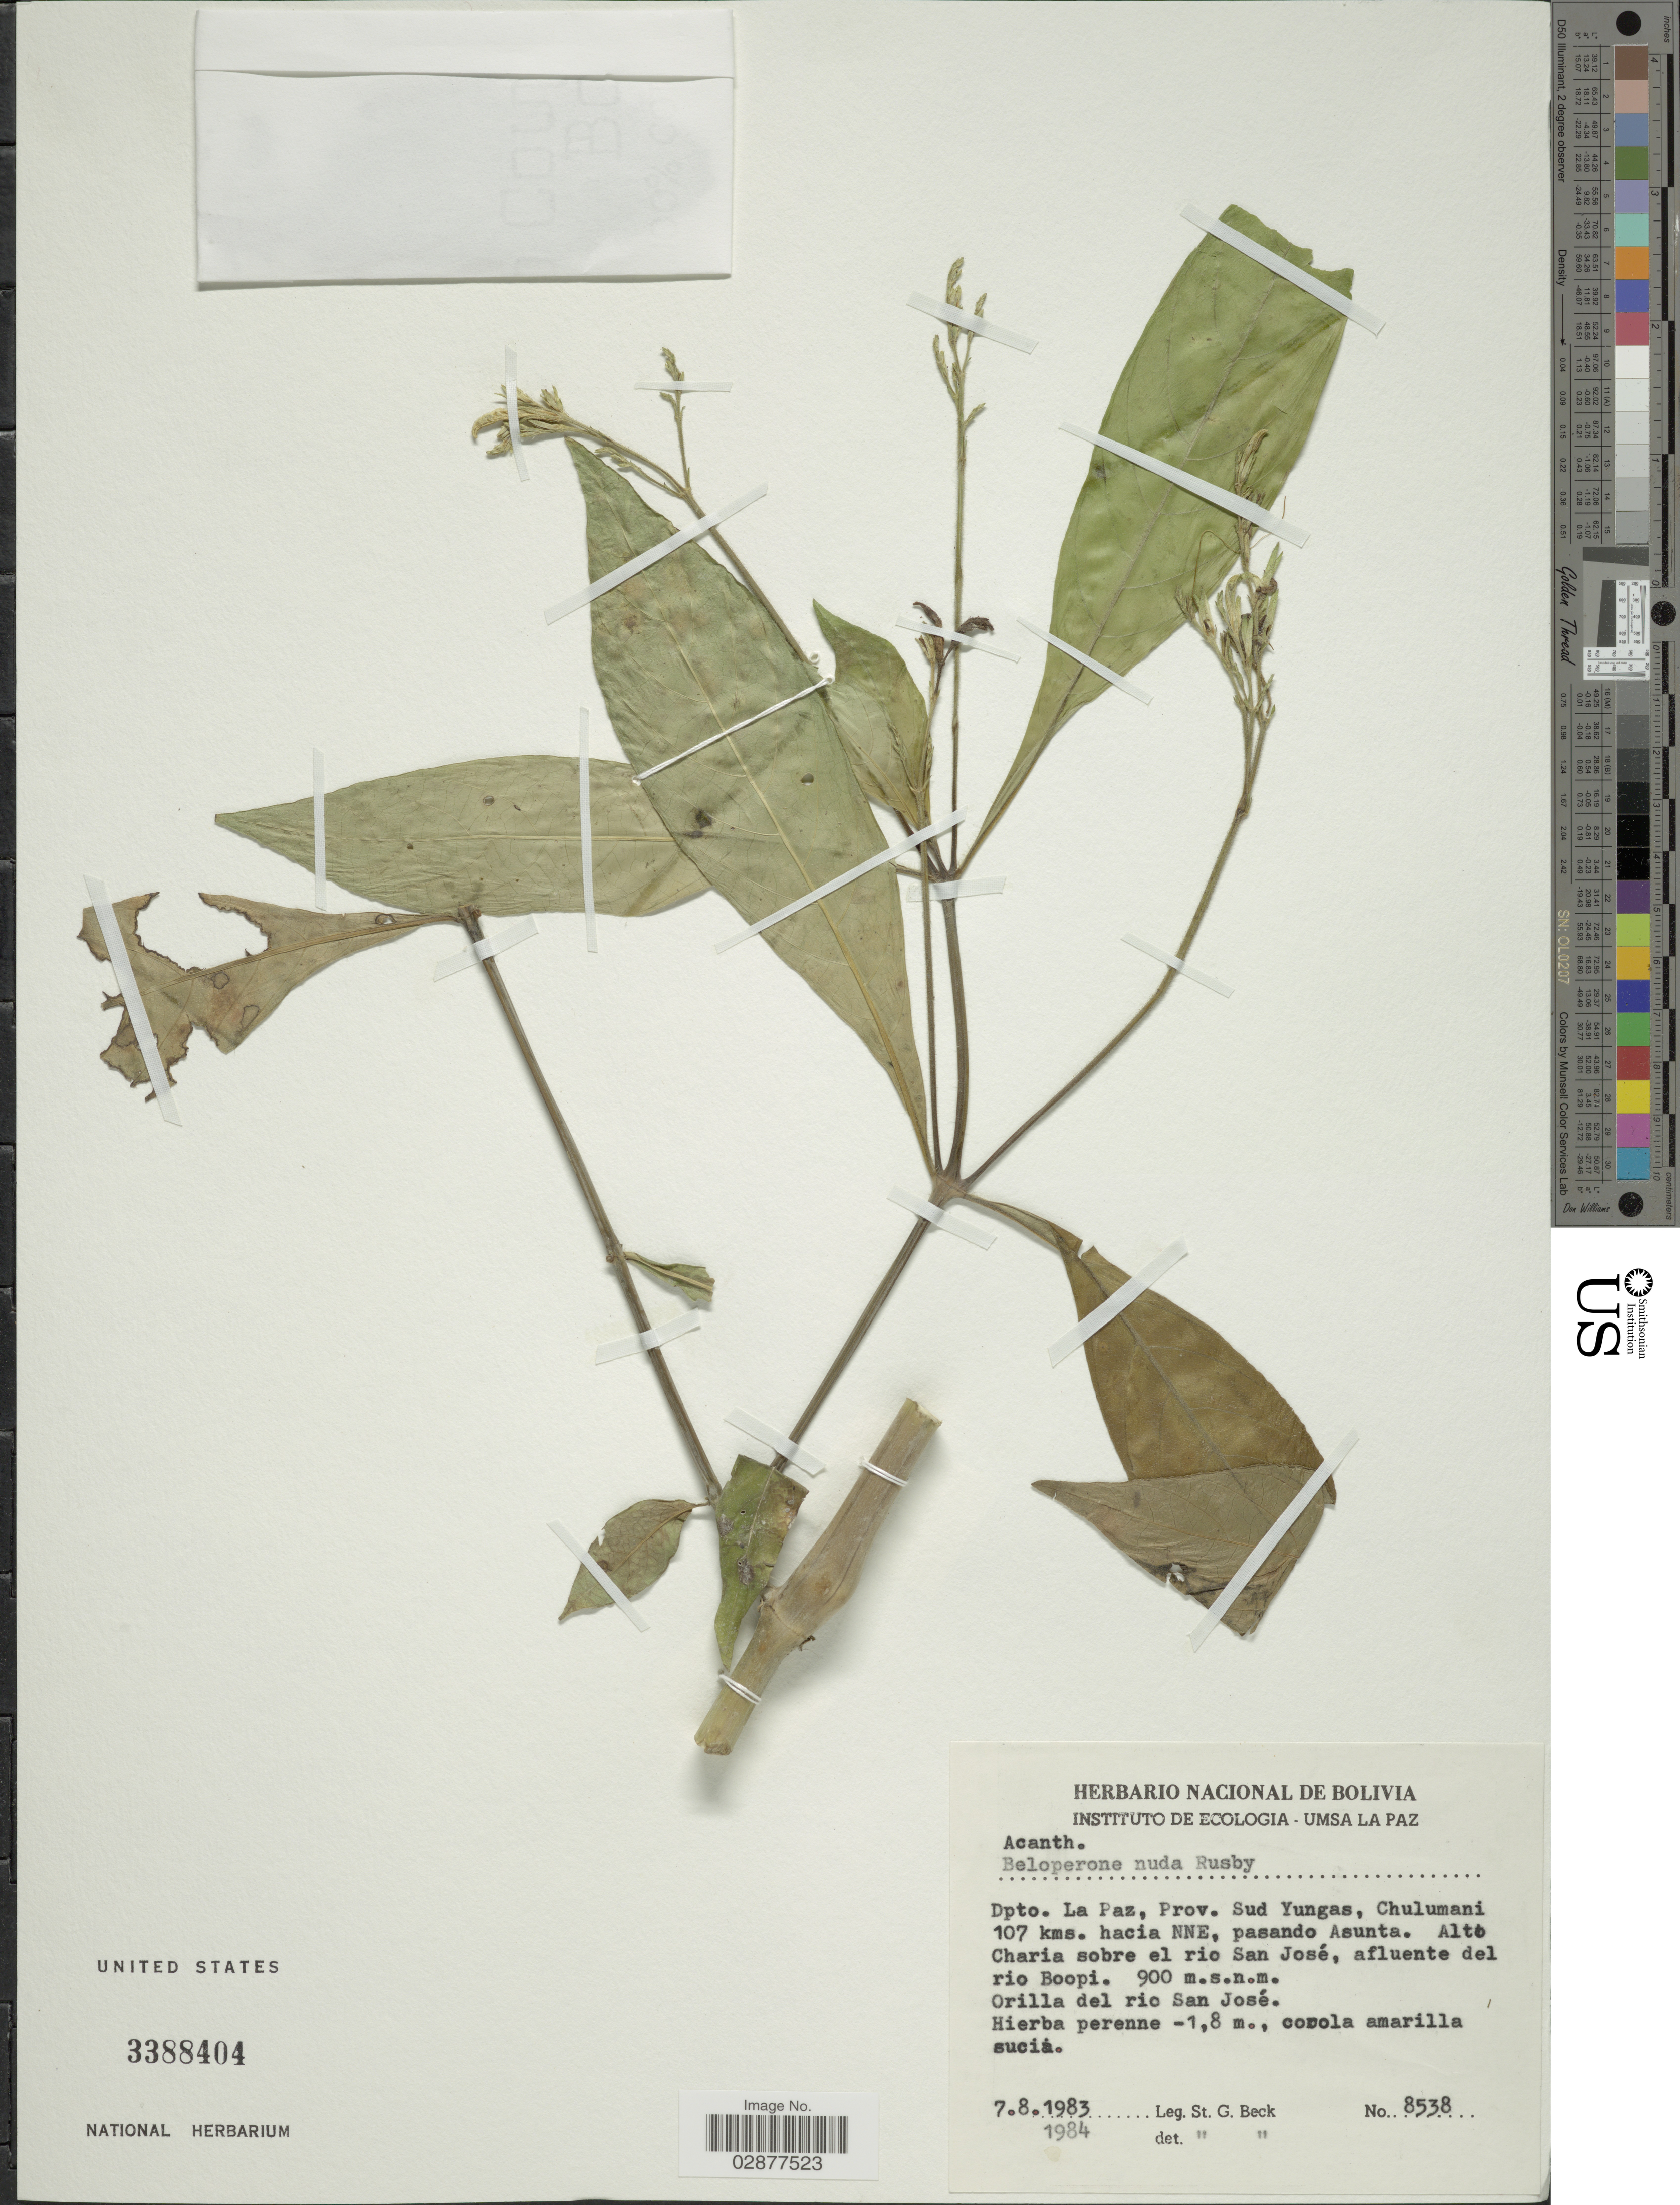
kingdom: Plantae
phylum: Tracheophyta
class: Magnoliopsida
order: Lamiales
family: Acanthaceae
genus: Justicia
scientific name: Justicia boliviensis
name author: (Bremek.) V.A.W. Graham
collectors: S. Beck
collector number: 8538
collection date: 1983-08-07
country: Bolivia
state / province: La Paz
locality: Dpto. La Paz, Prov. Sud Yungas, Chulumani 107 kms. hacia NNE, pasando Asunta. Alto Charia sobre el rio San José, afluente del rio Boopi. Orilla del rio San José.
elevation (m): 900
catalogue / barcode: US 3388404